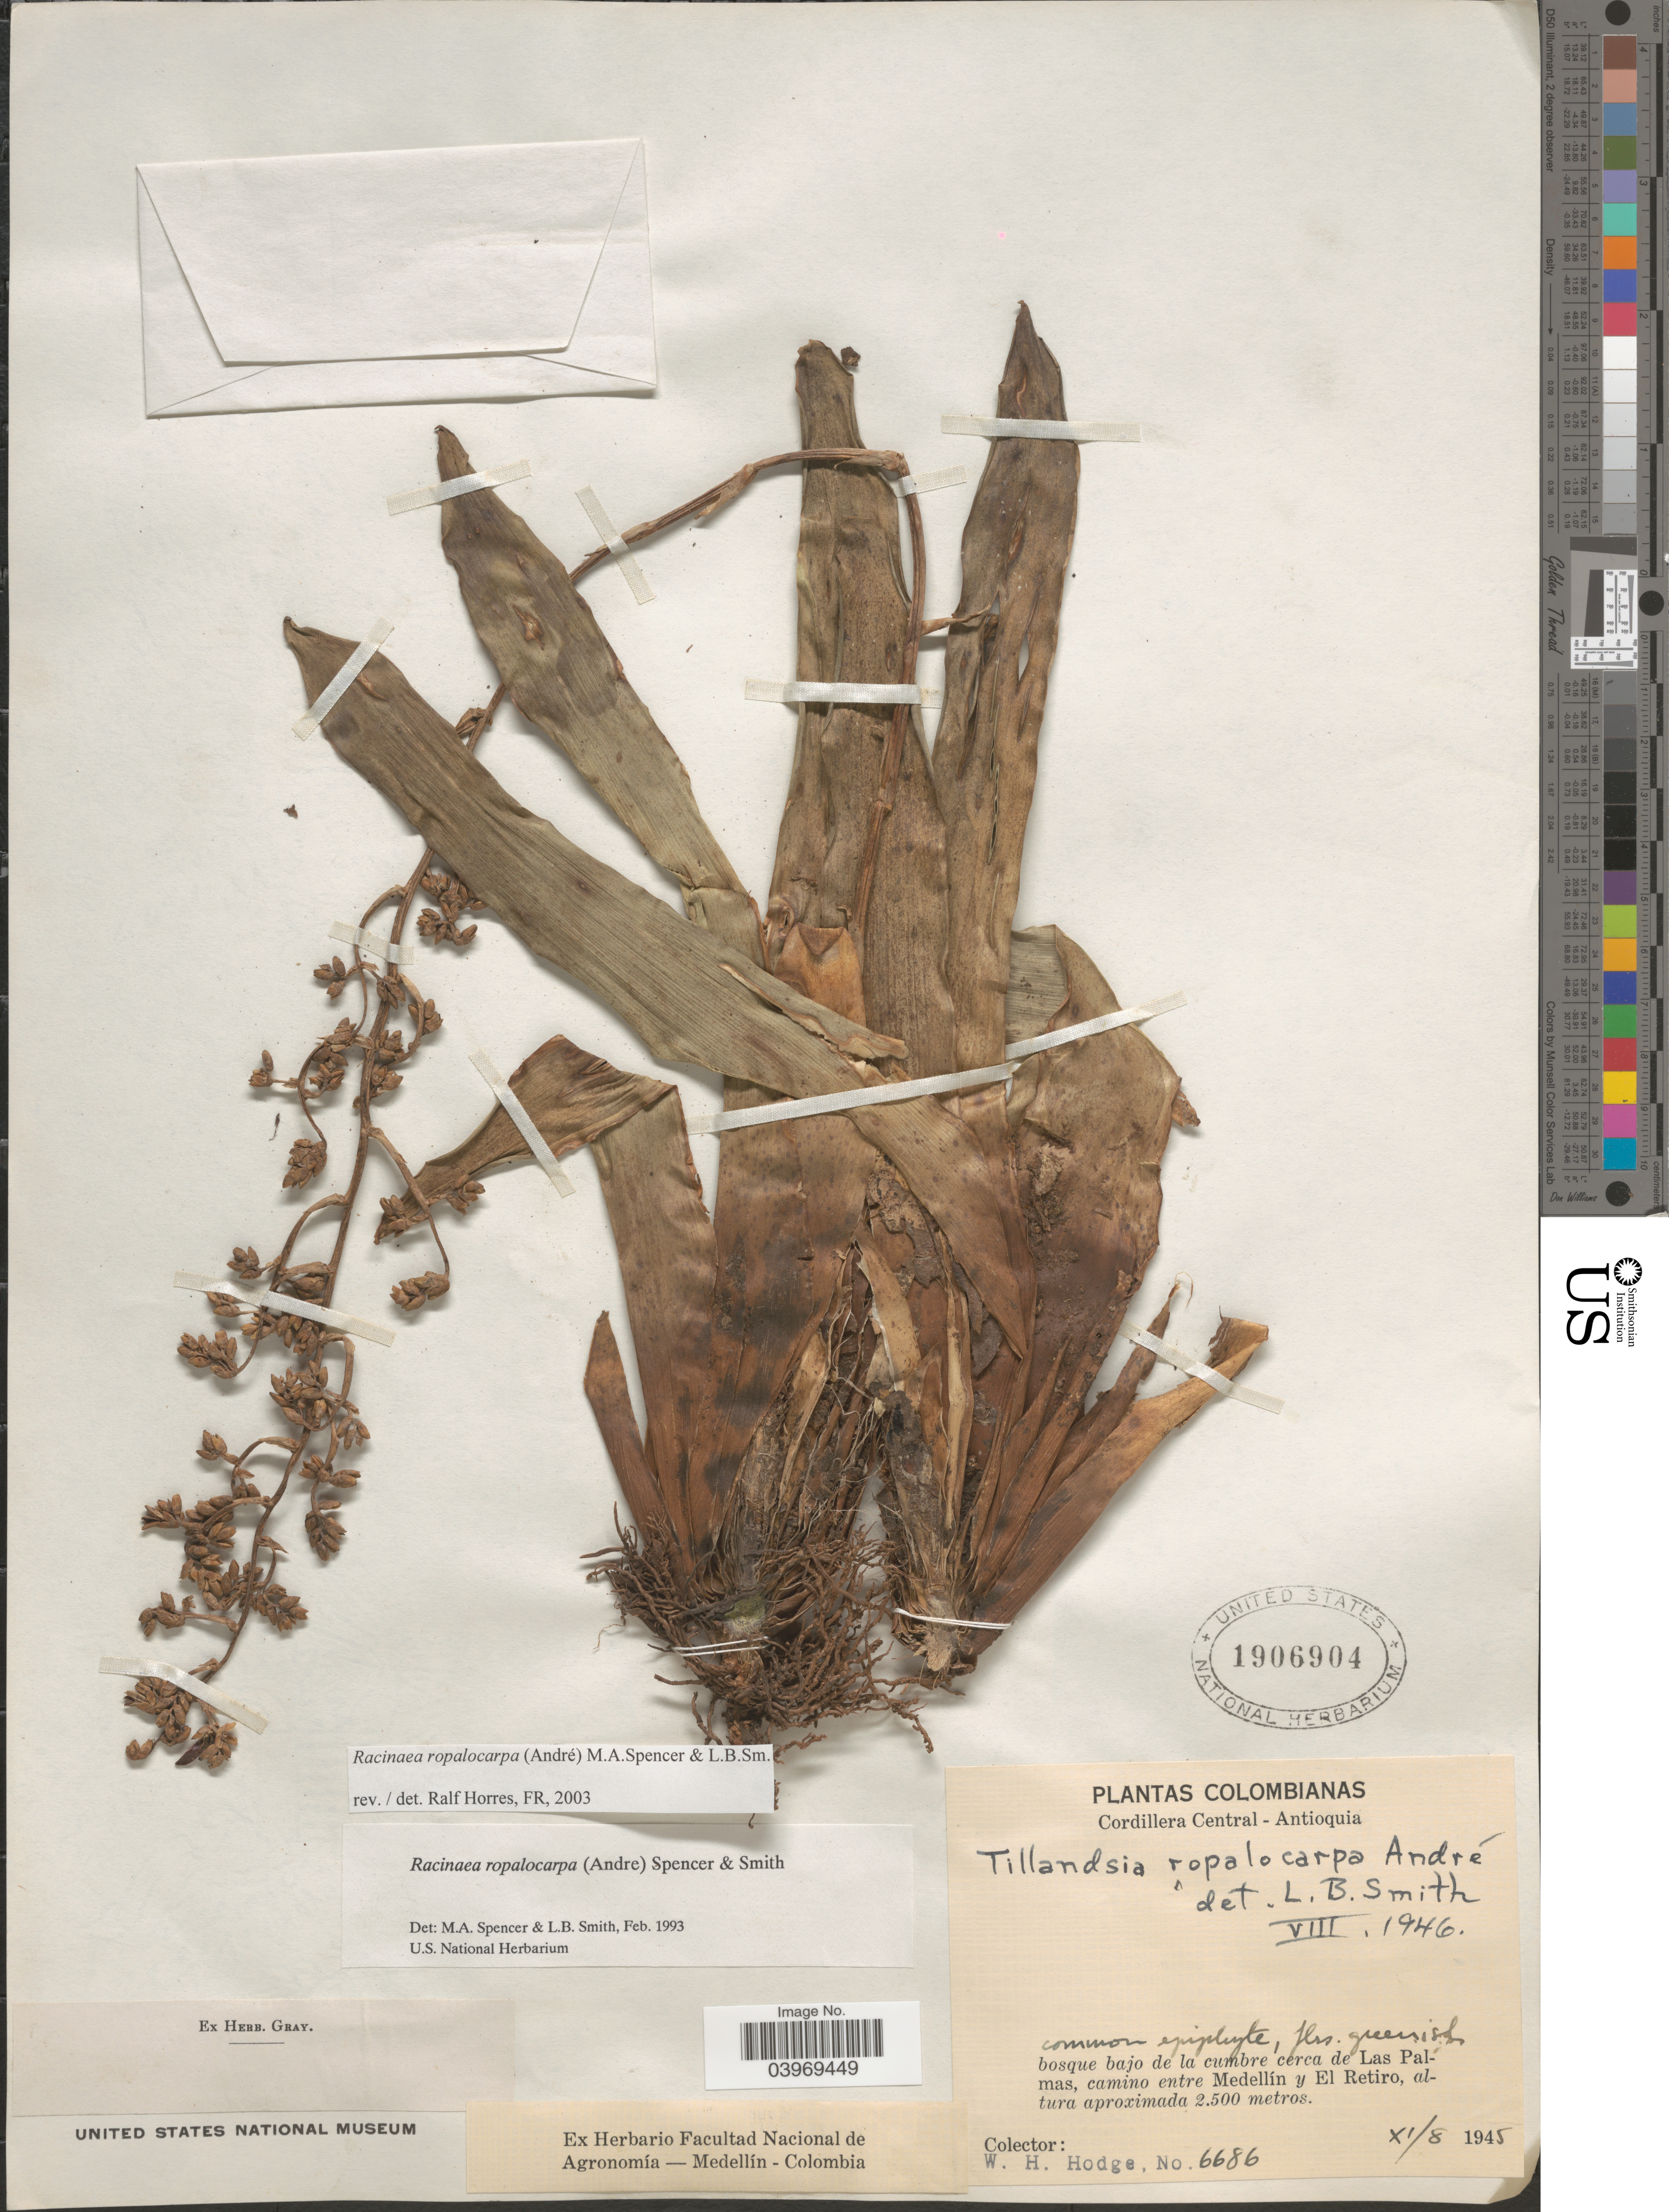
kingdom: Plantae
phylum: Tracheophyta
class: Liliopsida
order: Poales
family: Bromeliaceae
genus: Racinaea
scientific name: Racinaea ropalocarpa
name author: (André) M.A. Spencer & L.B. Sm.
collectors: W. Hodge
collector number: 6686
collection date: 1945-11-08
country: Colombia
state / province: Antioquia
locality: Cordillera Central. Bosque bajo de la cumbre cerca de Las Palmas, camino entre Medellín y El Retiro.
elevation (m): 2500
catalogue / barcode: US 1906904